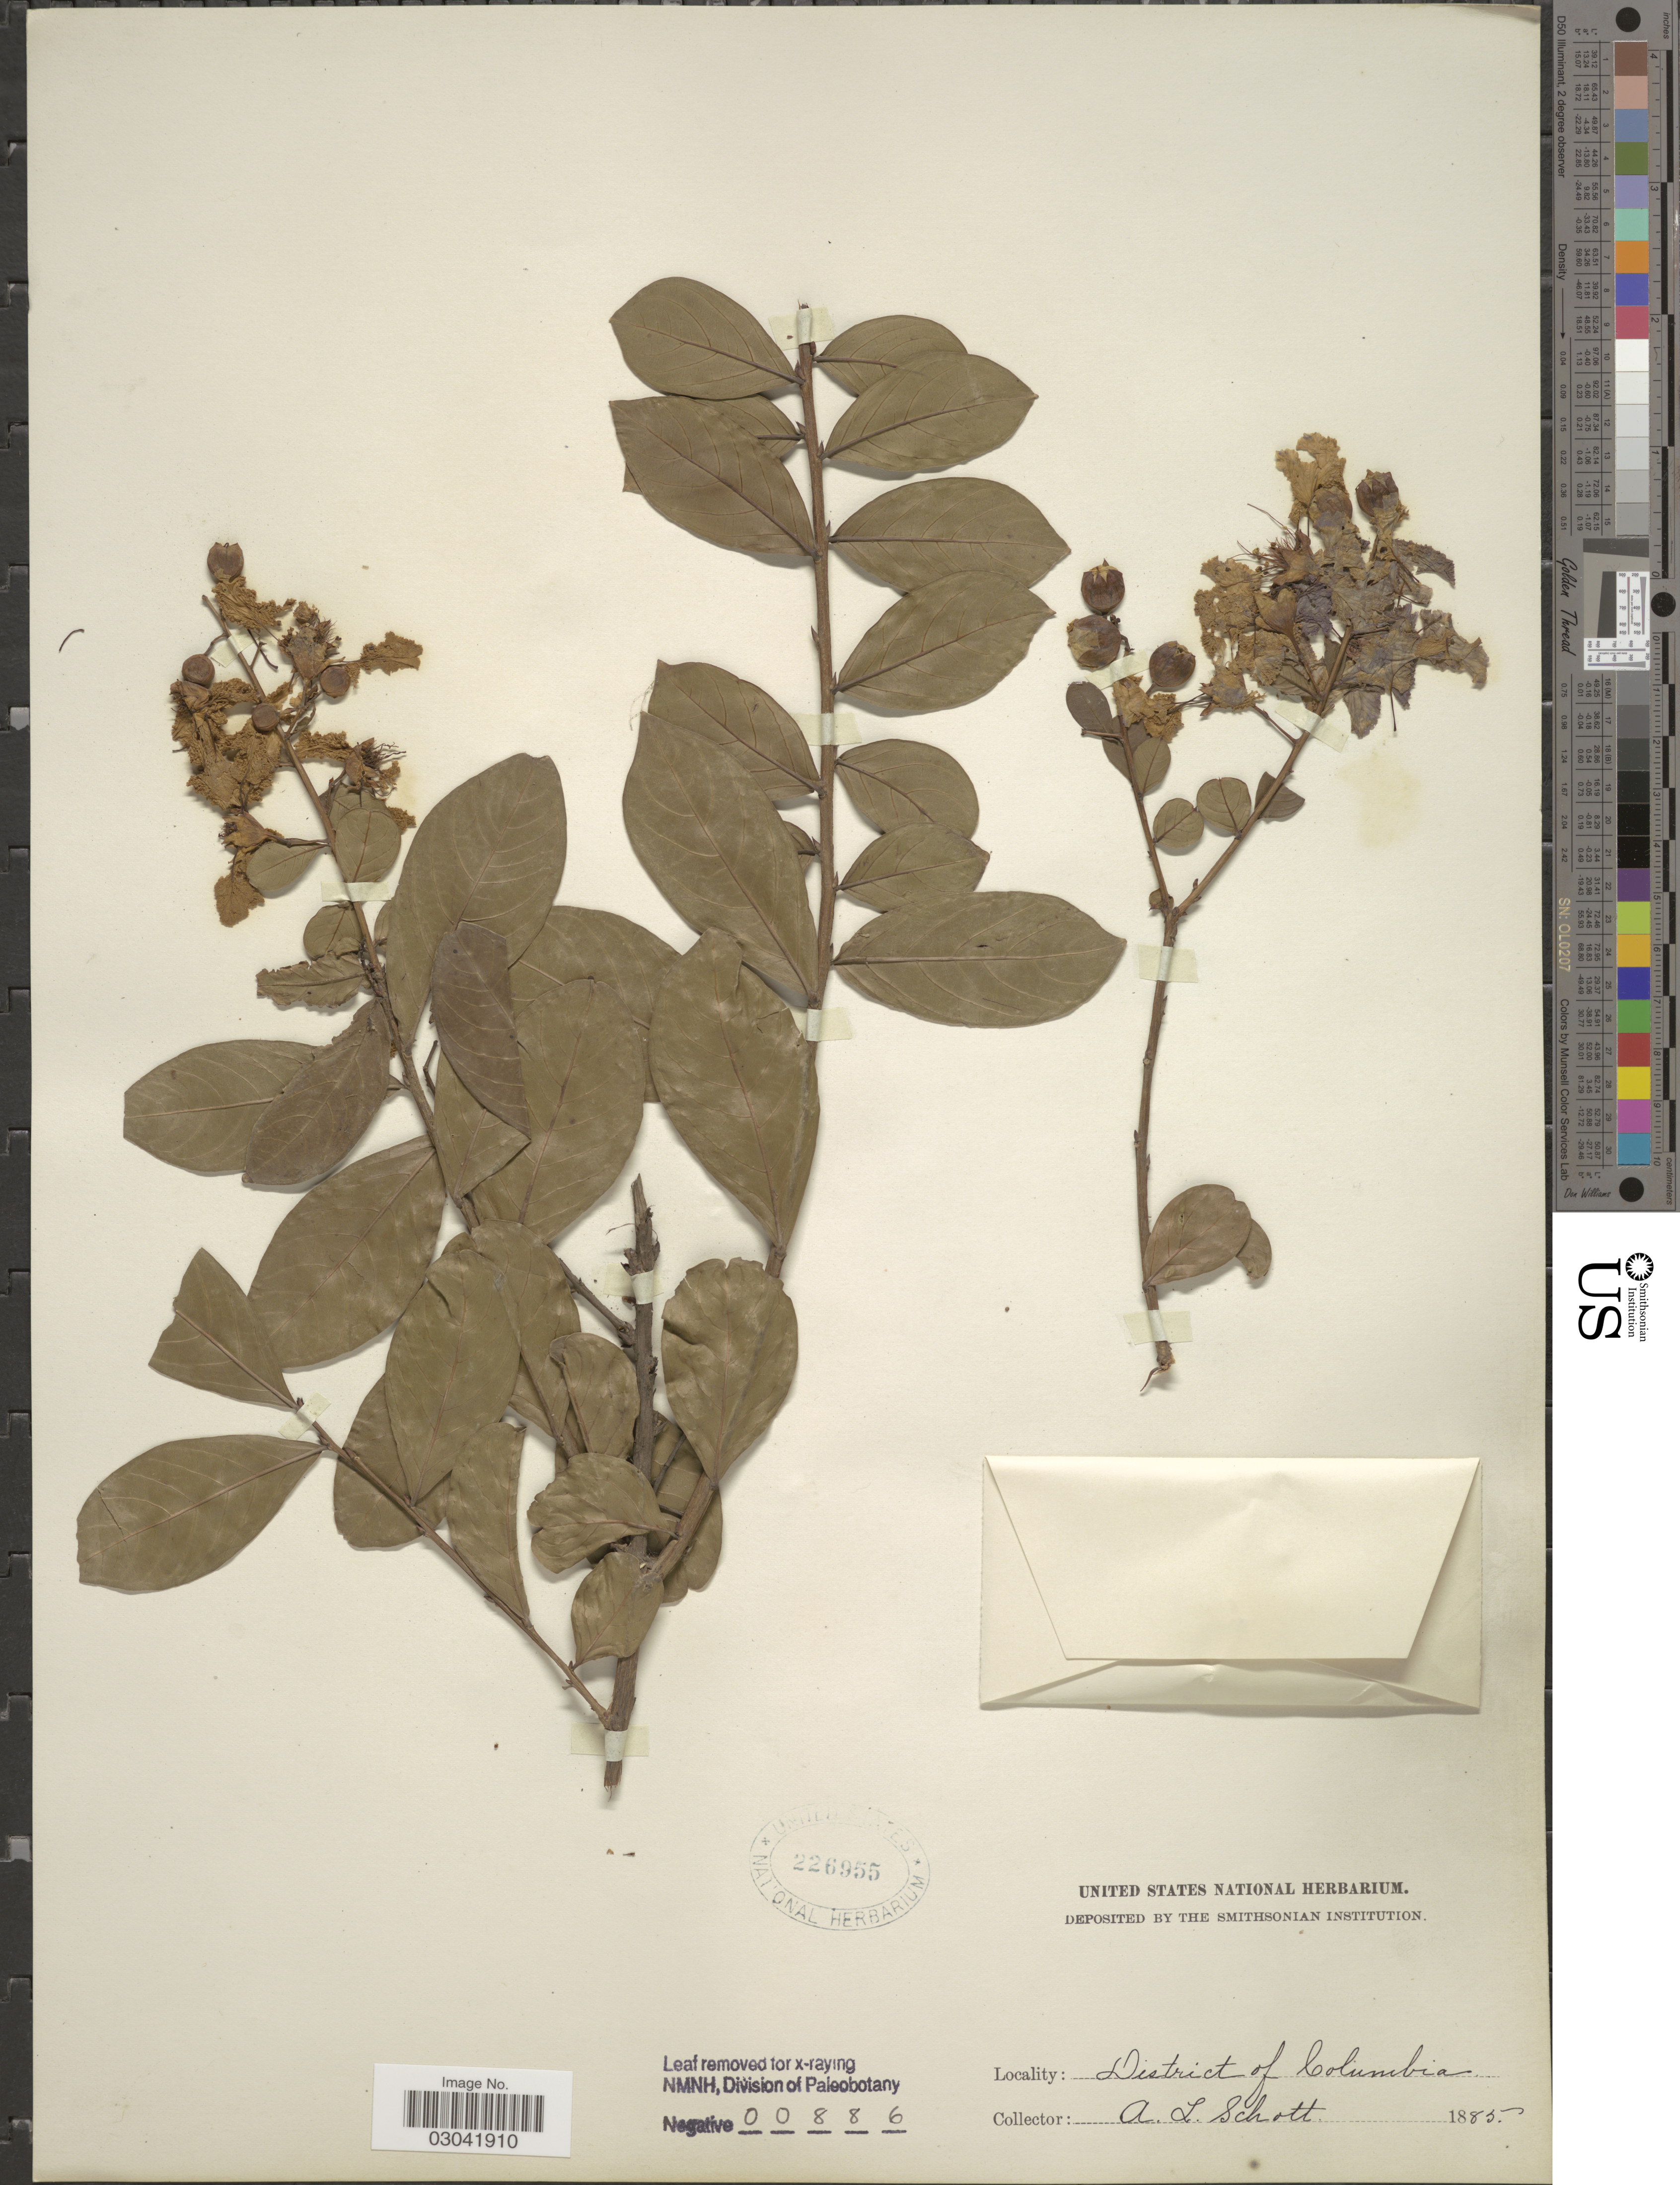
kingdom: Plantae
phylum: Tracheophyta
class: Magnoliopsida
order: Myrtales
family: Lythraceae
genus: Lagerstroemia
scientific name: Lagerstroemia indica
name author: L.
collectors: A. L. Schott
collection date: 1885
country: United States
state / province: District of Columbia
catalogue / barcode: US 226955